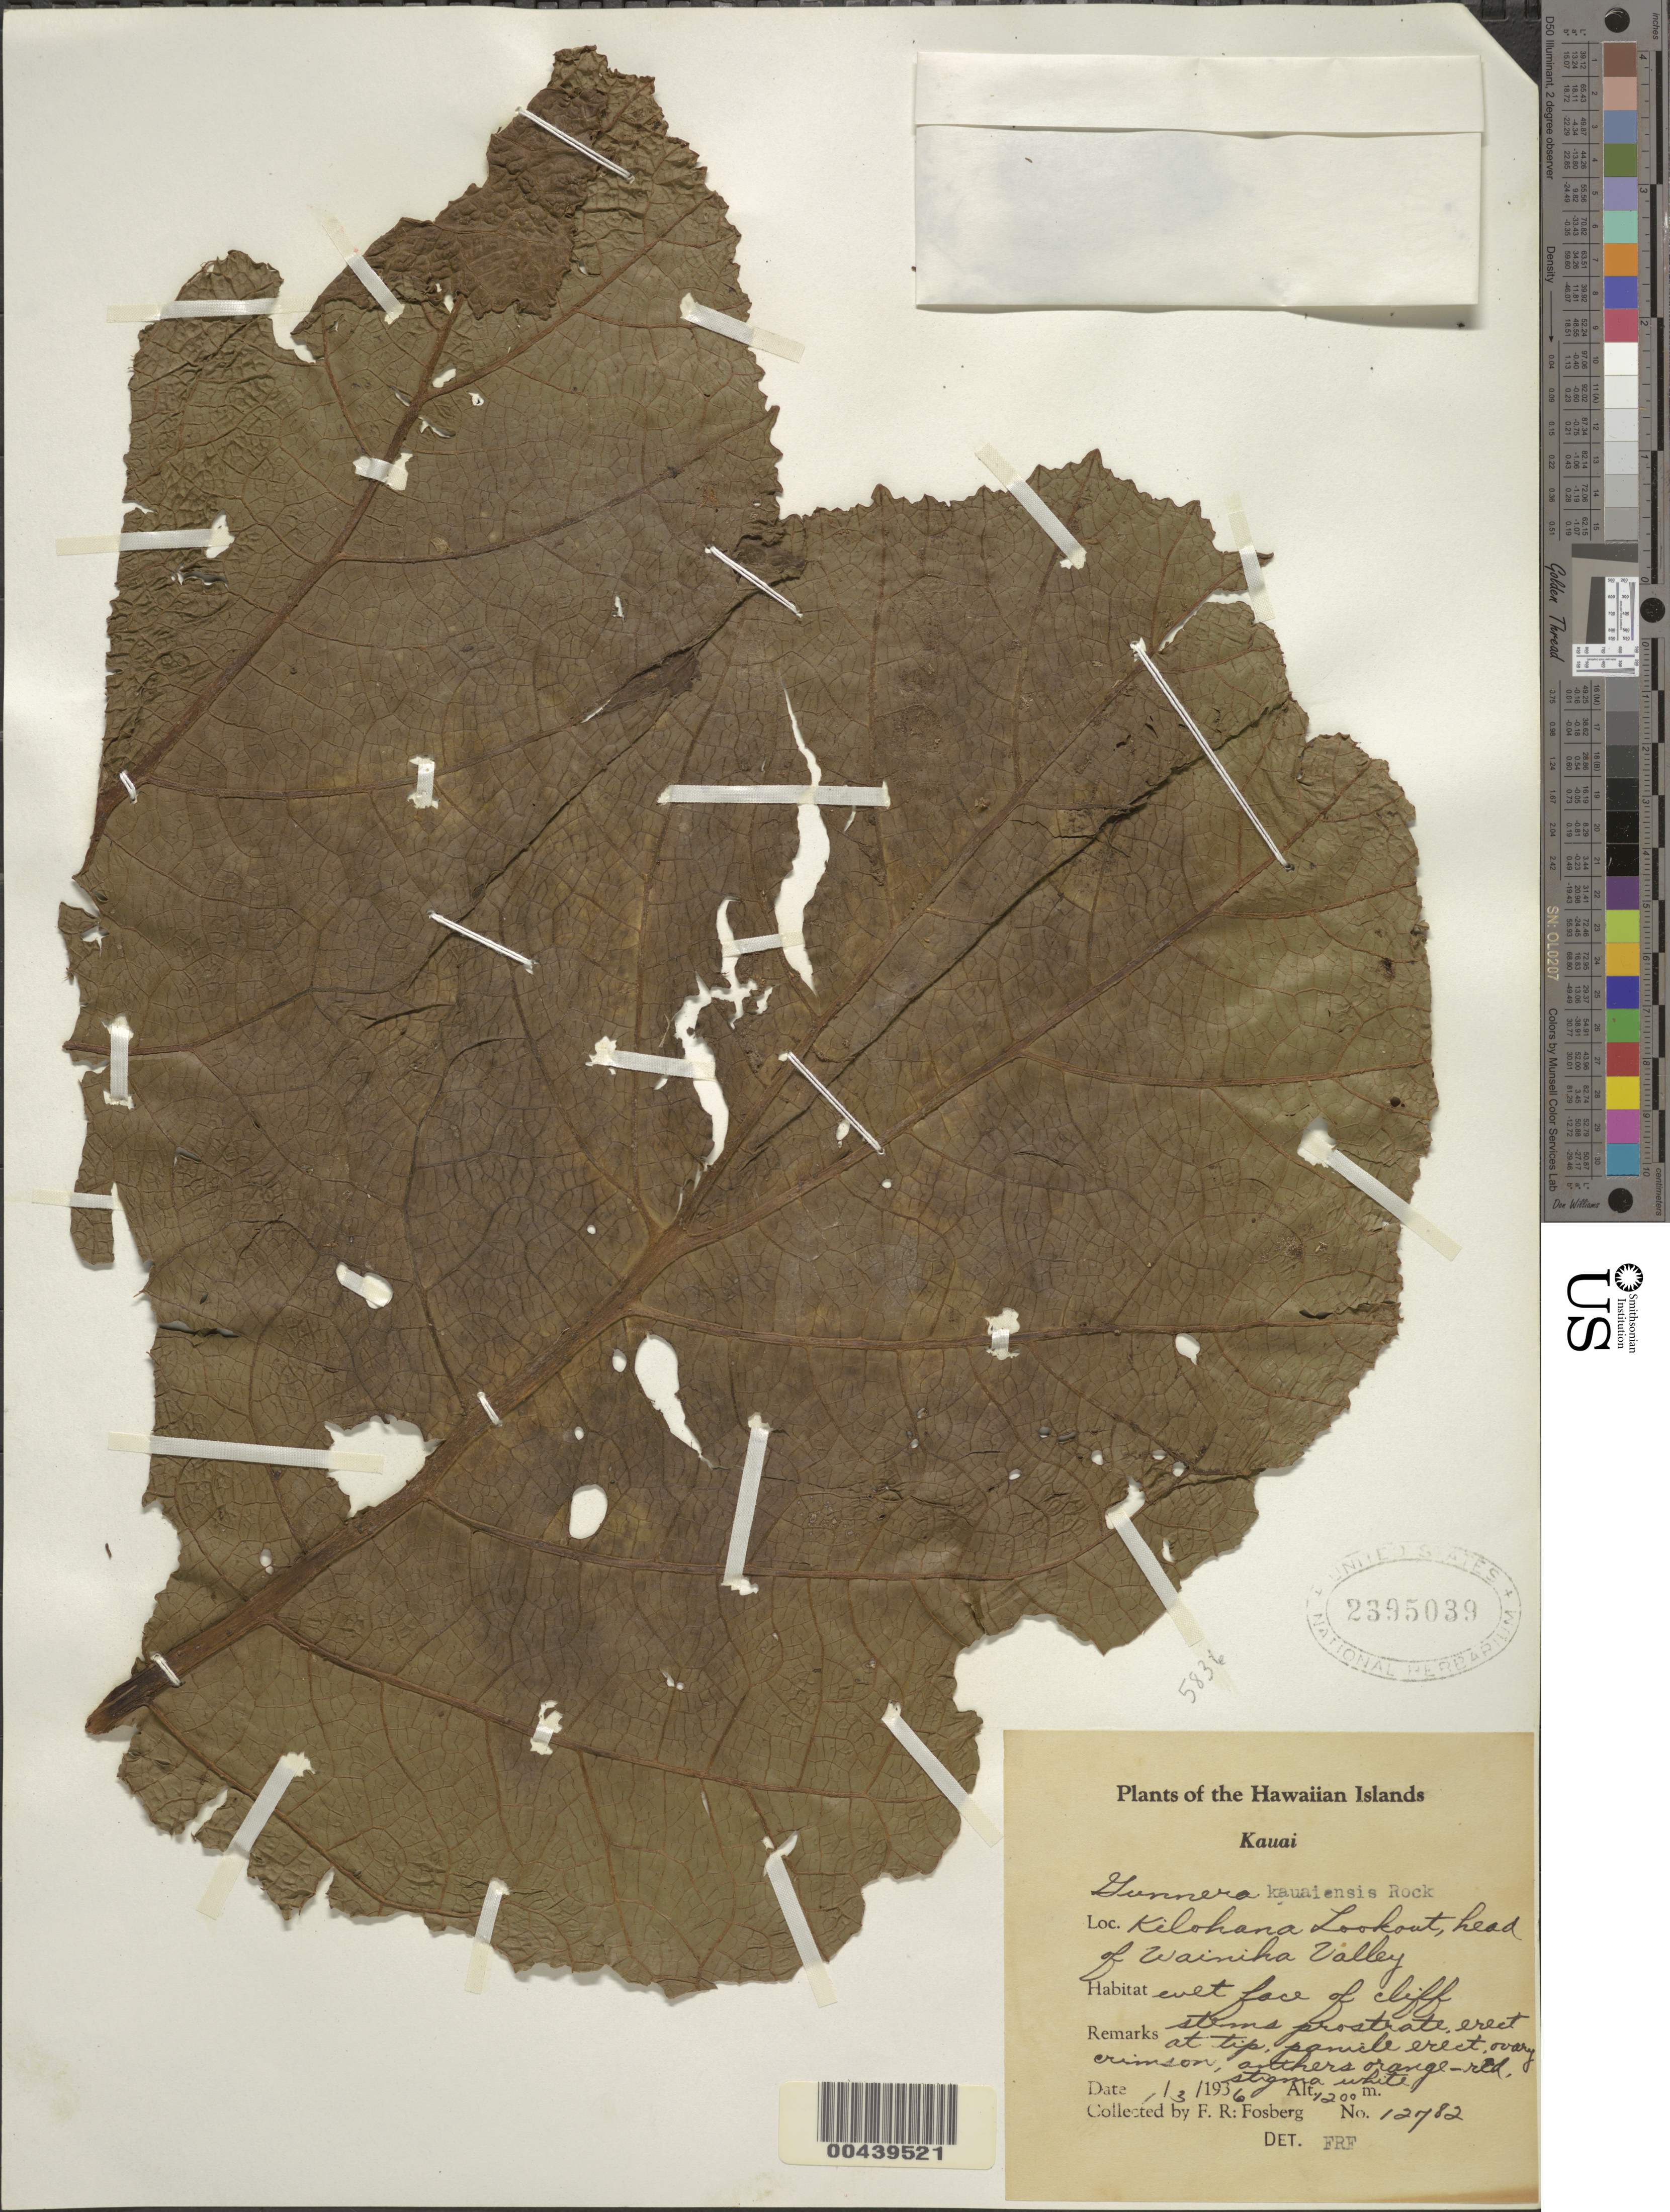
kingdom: Plantae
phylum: Tracheophyta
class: Magnoliopsida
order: Gunnerales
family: Gunneraceae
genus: Gunnera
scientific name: Gunnera kauaiensis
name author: Rock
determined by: Fosberg, F. R.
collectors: F. R. Fosberg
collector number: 12782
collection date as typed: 3 Jan 1936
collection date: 1936-01-03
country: United States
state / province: Hawaii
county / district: Kauai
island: Kaua'i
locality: Kilohana Lookout, head of Wainiha Valley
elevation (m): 1200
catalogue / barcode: US 2395039